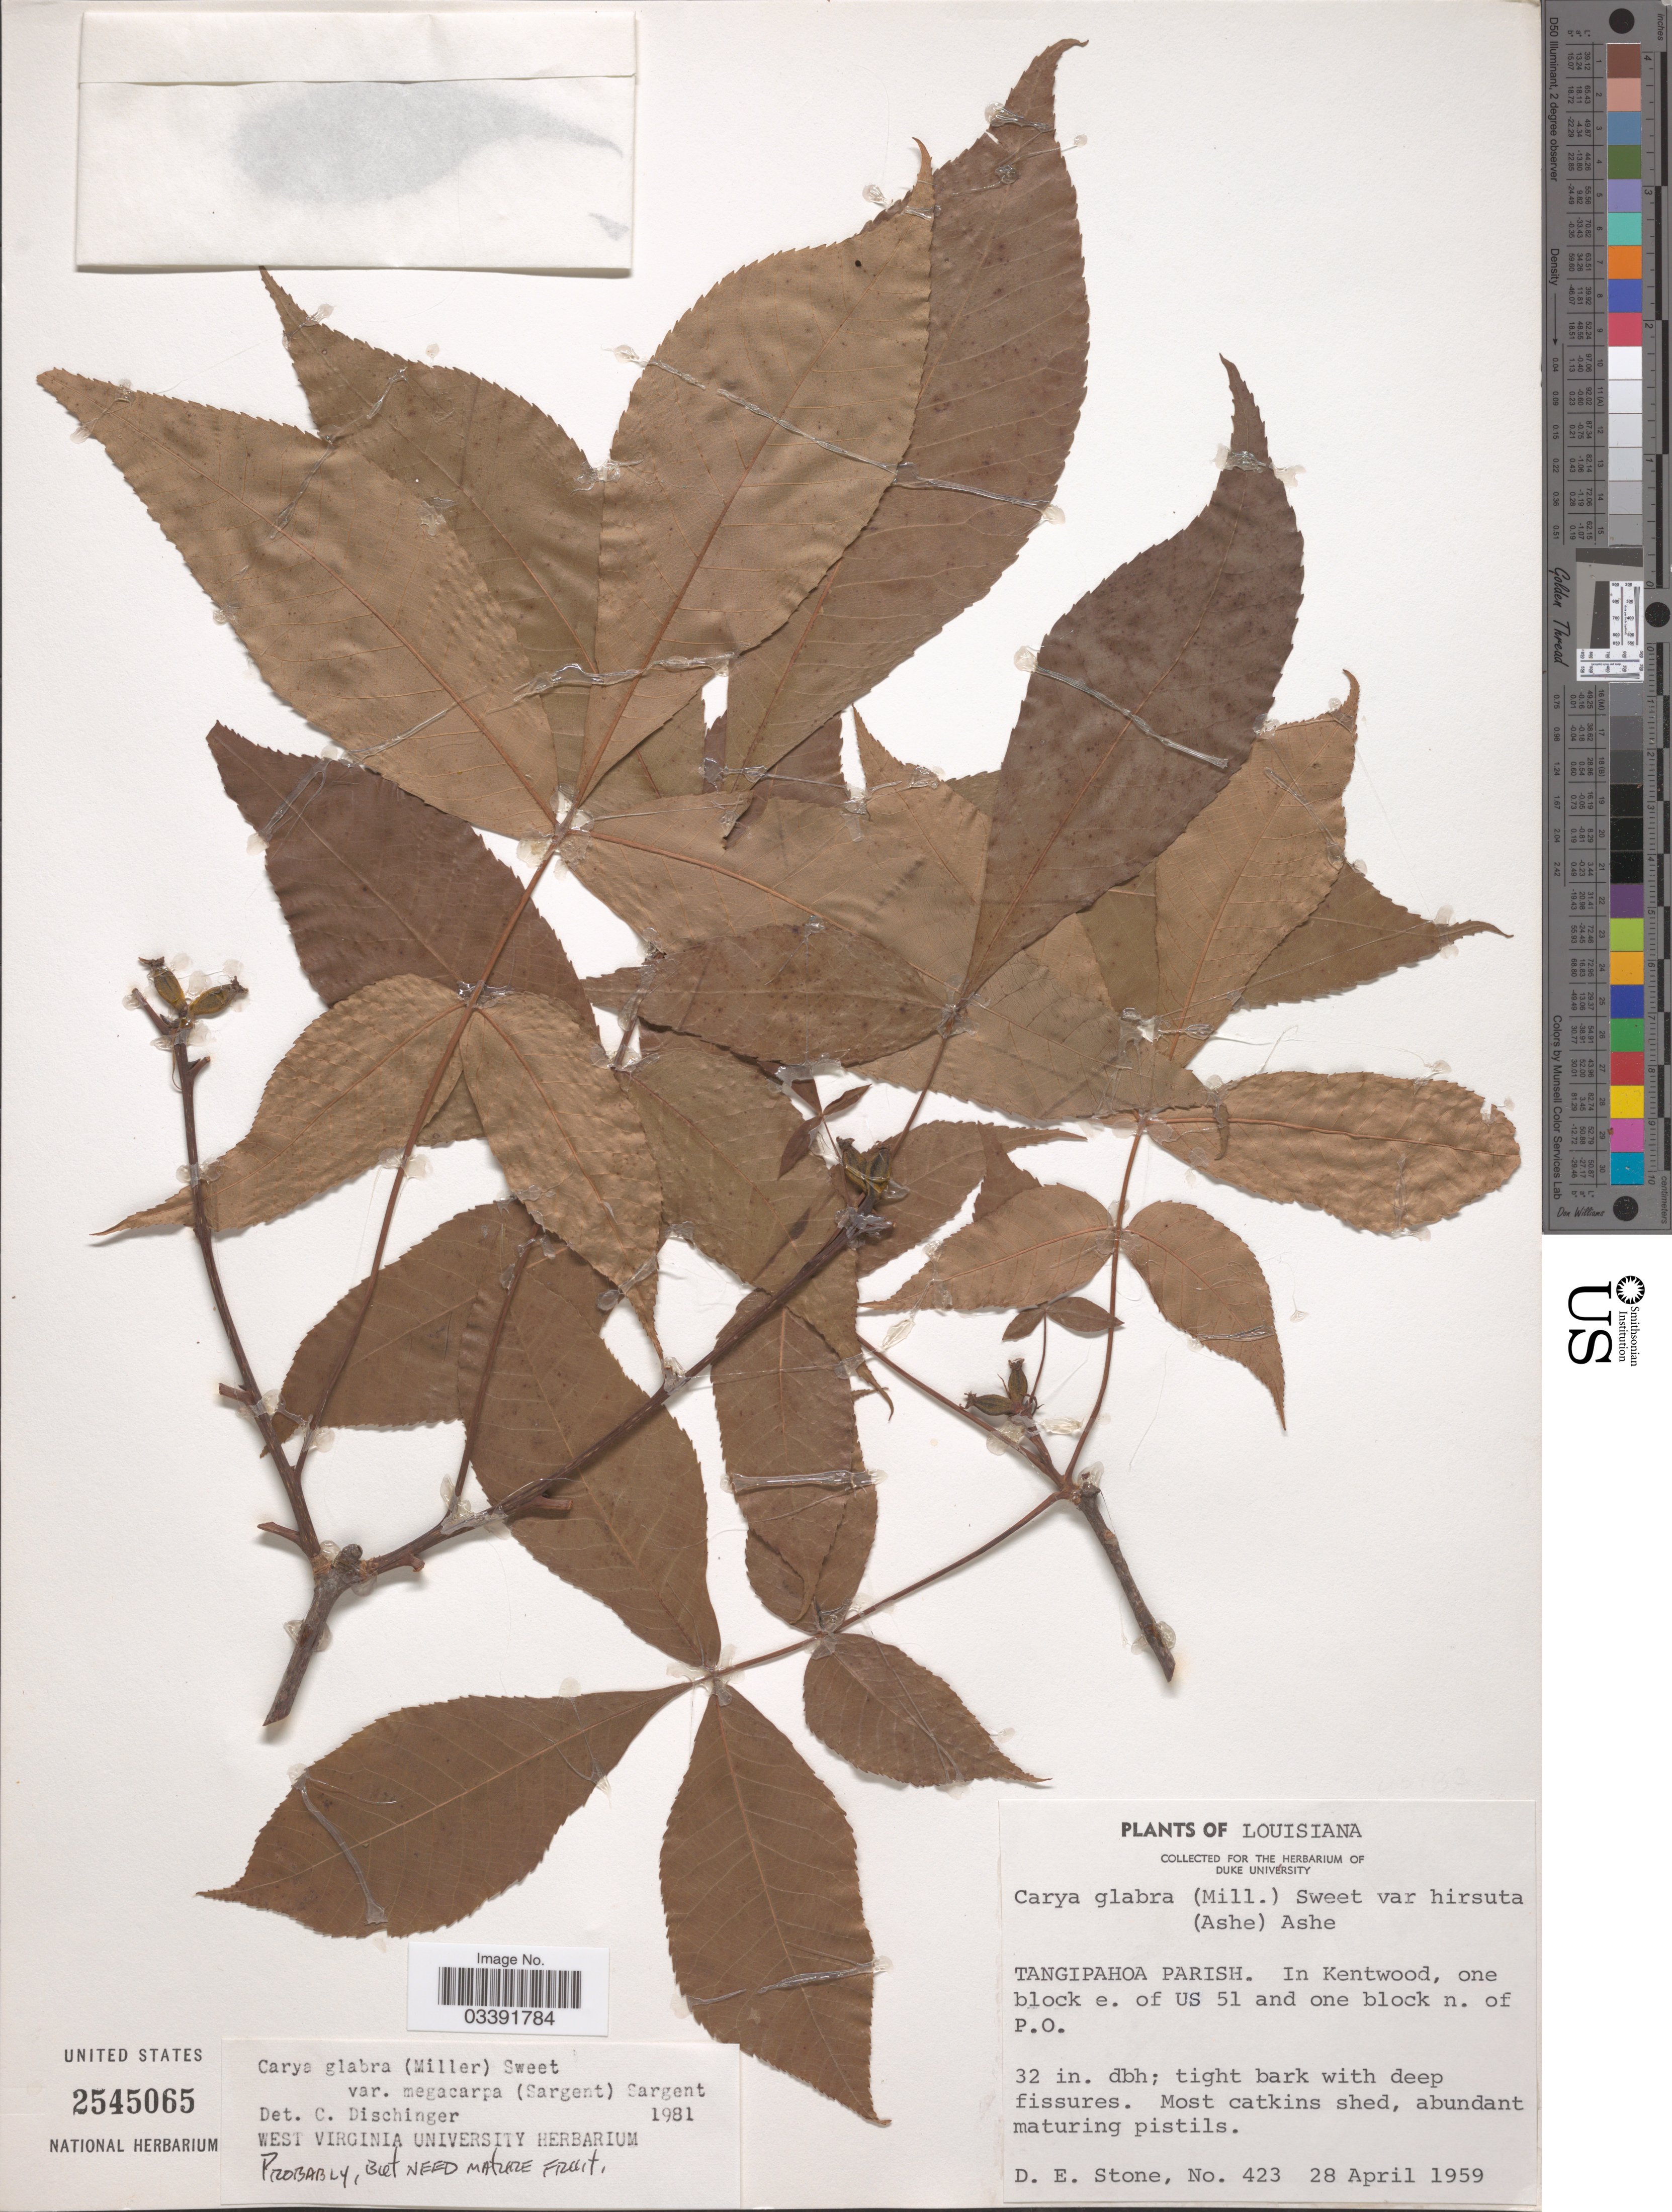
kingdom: Plantae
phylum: Tracheophyta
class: Magnoliopsida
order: Fagales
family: Juglandaceae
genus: Carya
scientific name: Carya glabra var. megacarpa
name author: (Sarg.) Sarg.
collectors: D. E. Stone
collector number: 423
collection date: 1959-04-28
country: United States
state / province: Louisiana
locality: Tangipahoa Parish. In Kentwood, one block e. of US 51 and one block n. of P.O.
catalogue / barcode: US 2545065